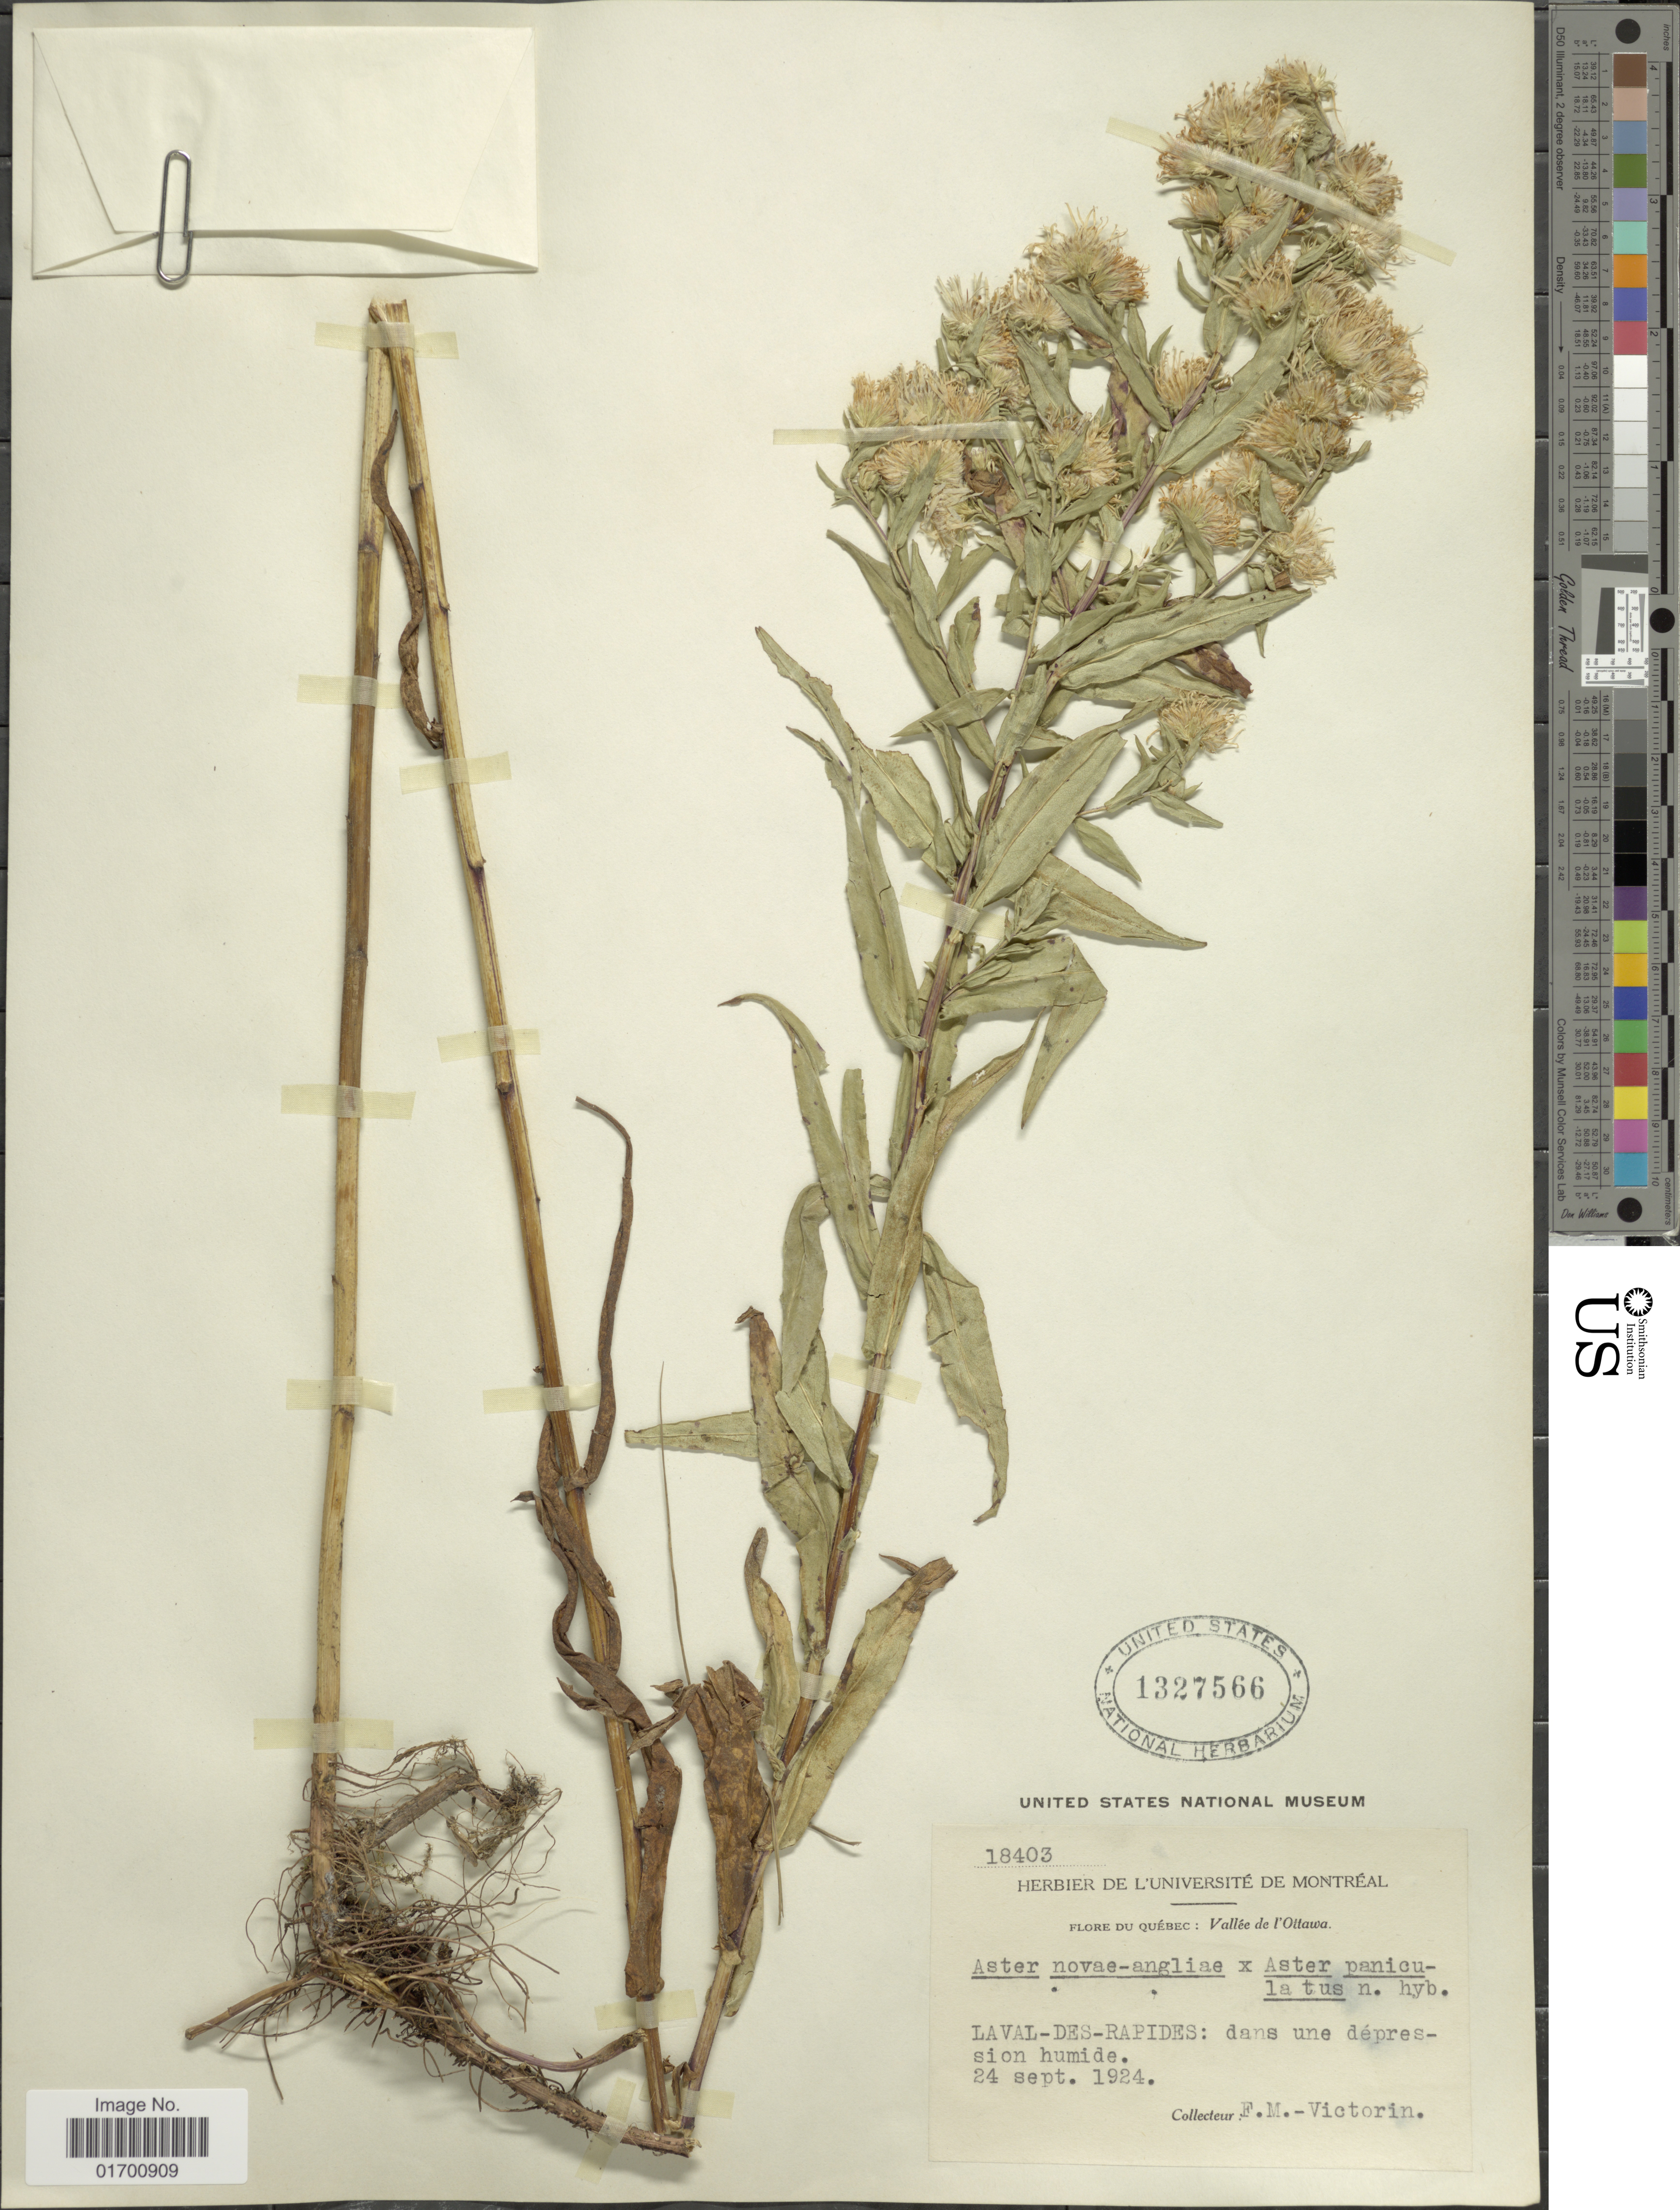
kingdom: Plantae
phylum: Tracheophyta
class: Magnoliopsida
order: Asterales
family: Asteraceae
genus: Symphyotrichum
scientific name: Symphyotrichum novae-angliae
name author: (L.) G.L. Nesom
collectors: F. Victorin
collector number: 18403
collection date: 1924-09-24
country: Canada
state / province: Quebec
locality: Vallee de l'Ottawa, La Val-Des-Rapiders: dans une depression humide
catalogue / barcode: US 1327655